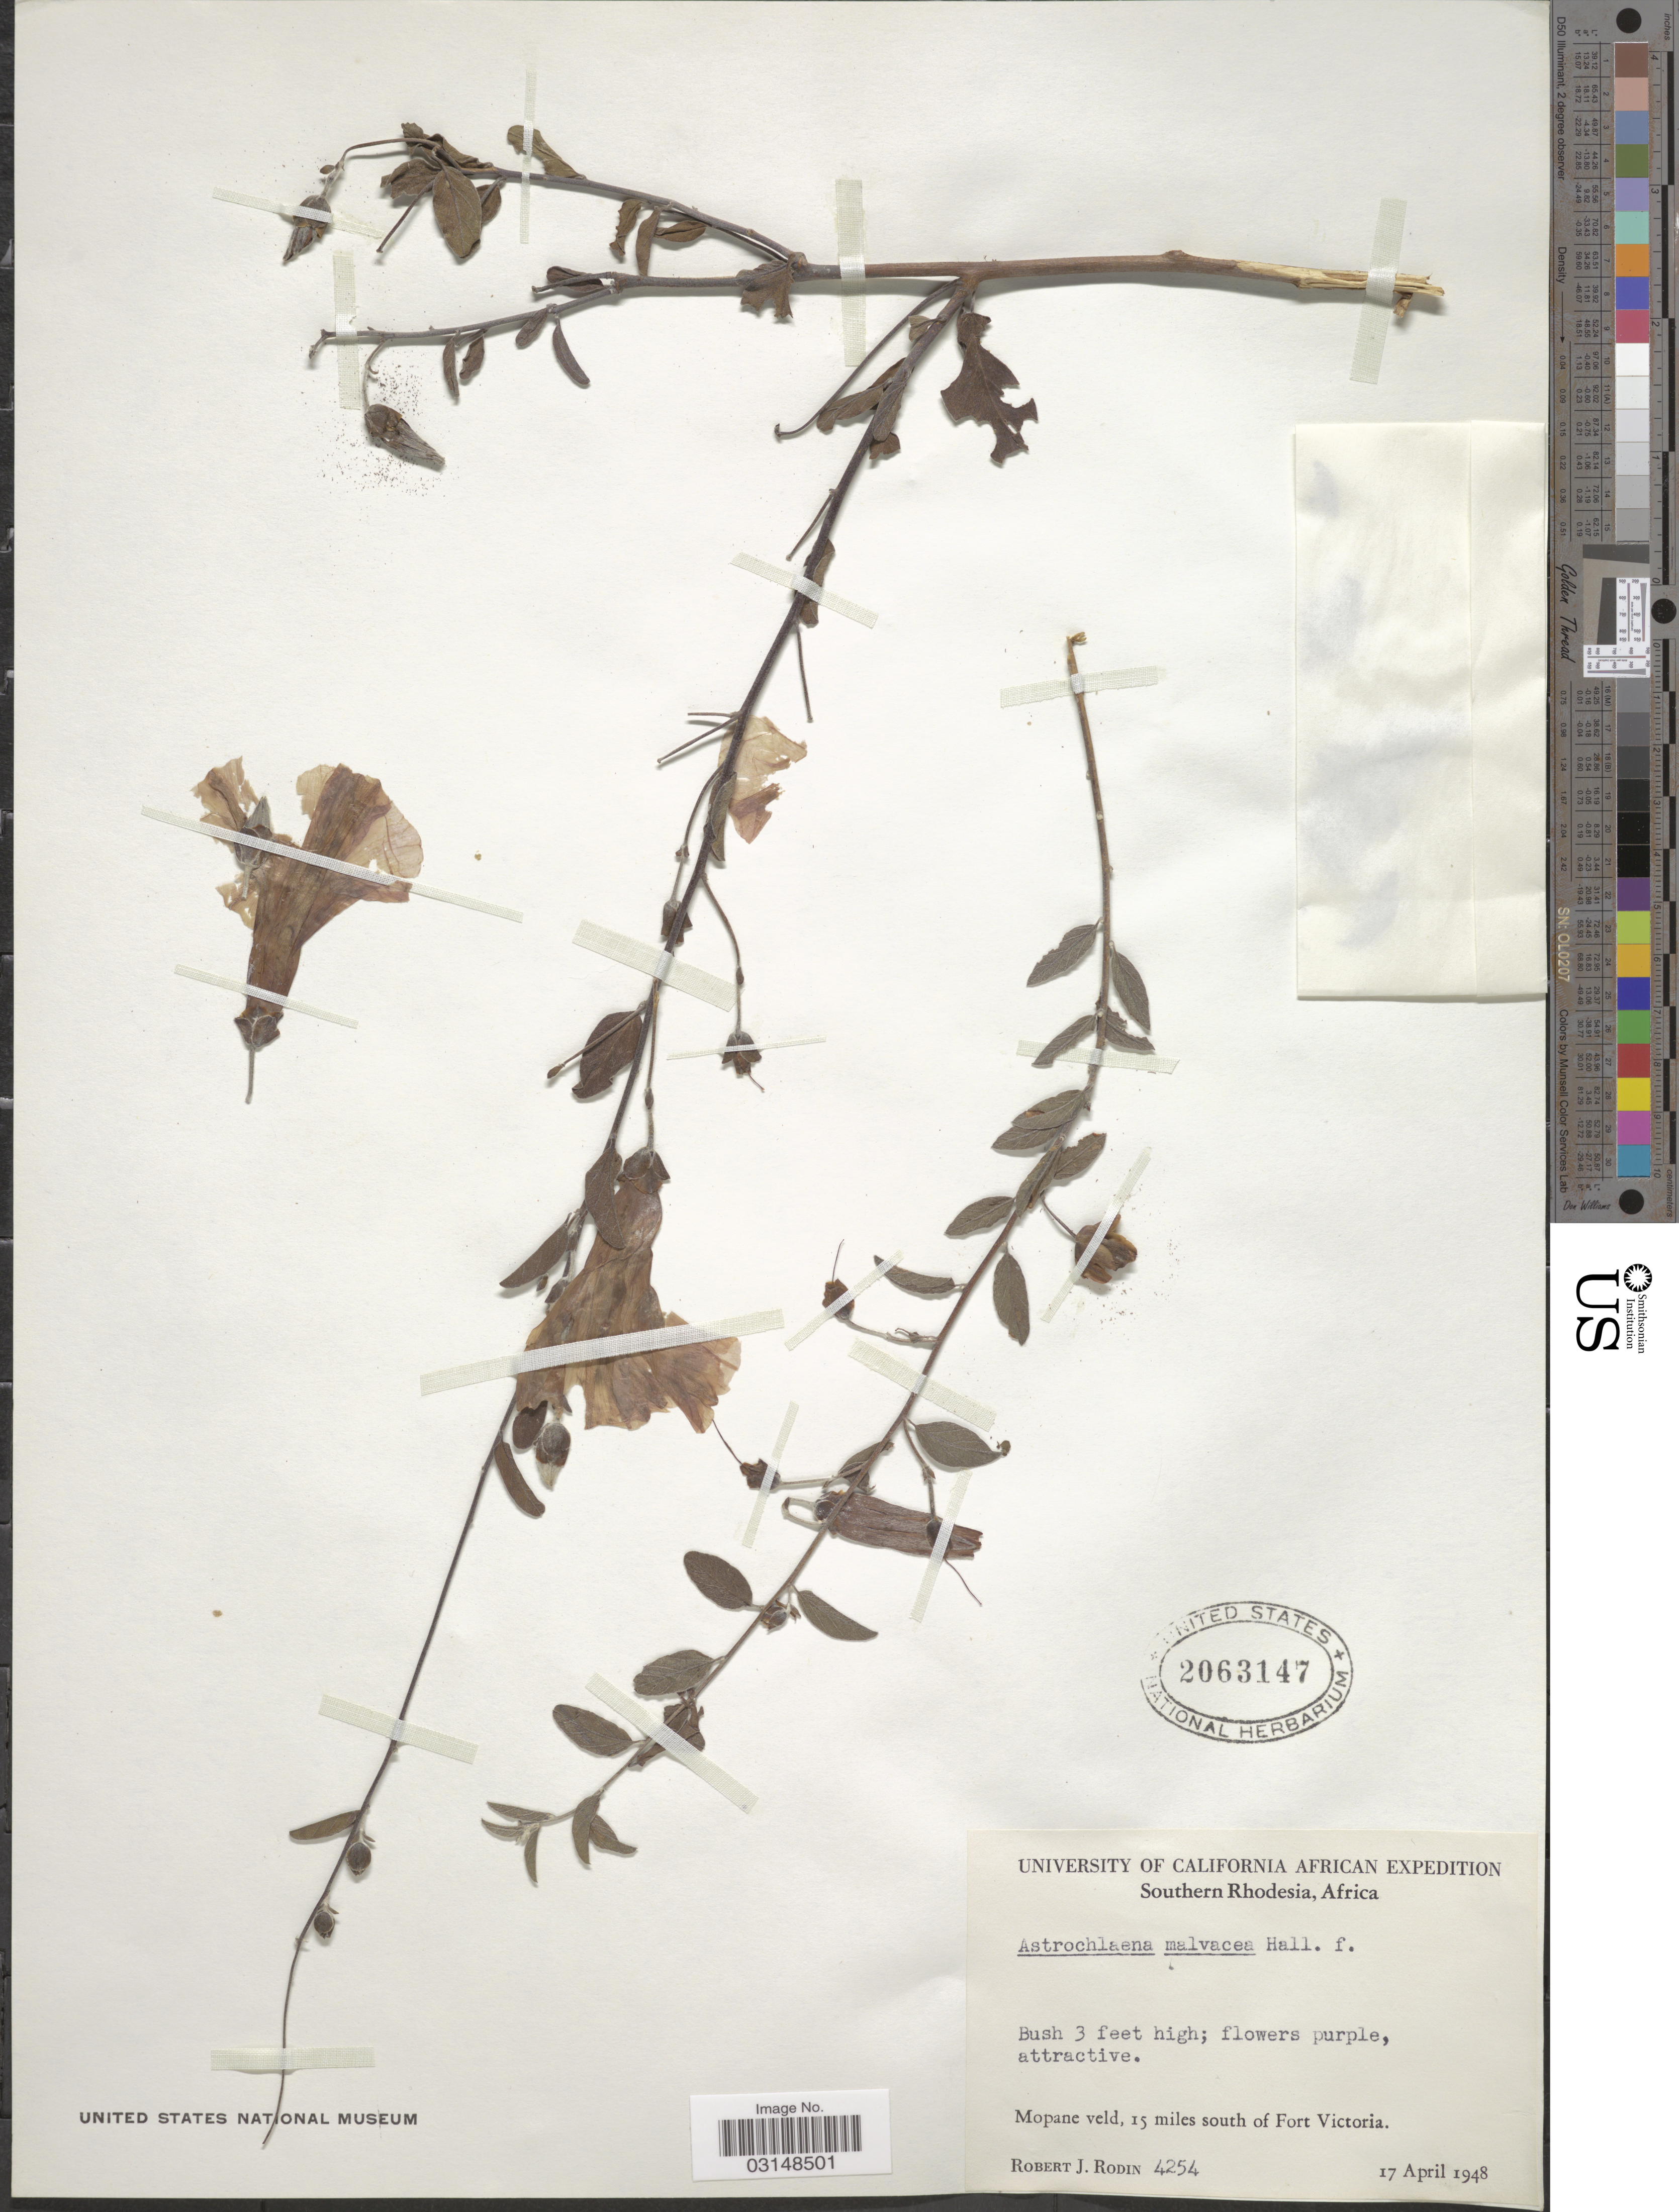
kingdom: Plantae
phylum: Tracheophyta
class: Magnoliopsida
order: Solanales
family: Convolvulaceae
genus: Turbina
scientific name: Turbina holubii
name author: A. Meeuse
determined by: Gonçalves, M. L.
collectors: R. J. Rodin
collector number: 4254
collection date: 1948-04-17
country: Zimbabwe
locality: Southern Rhodesia, Mopane veld, 15 miles south of Fort Victoria.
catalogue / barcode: US 2063147